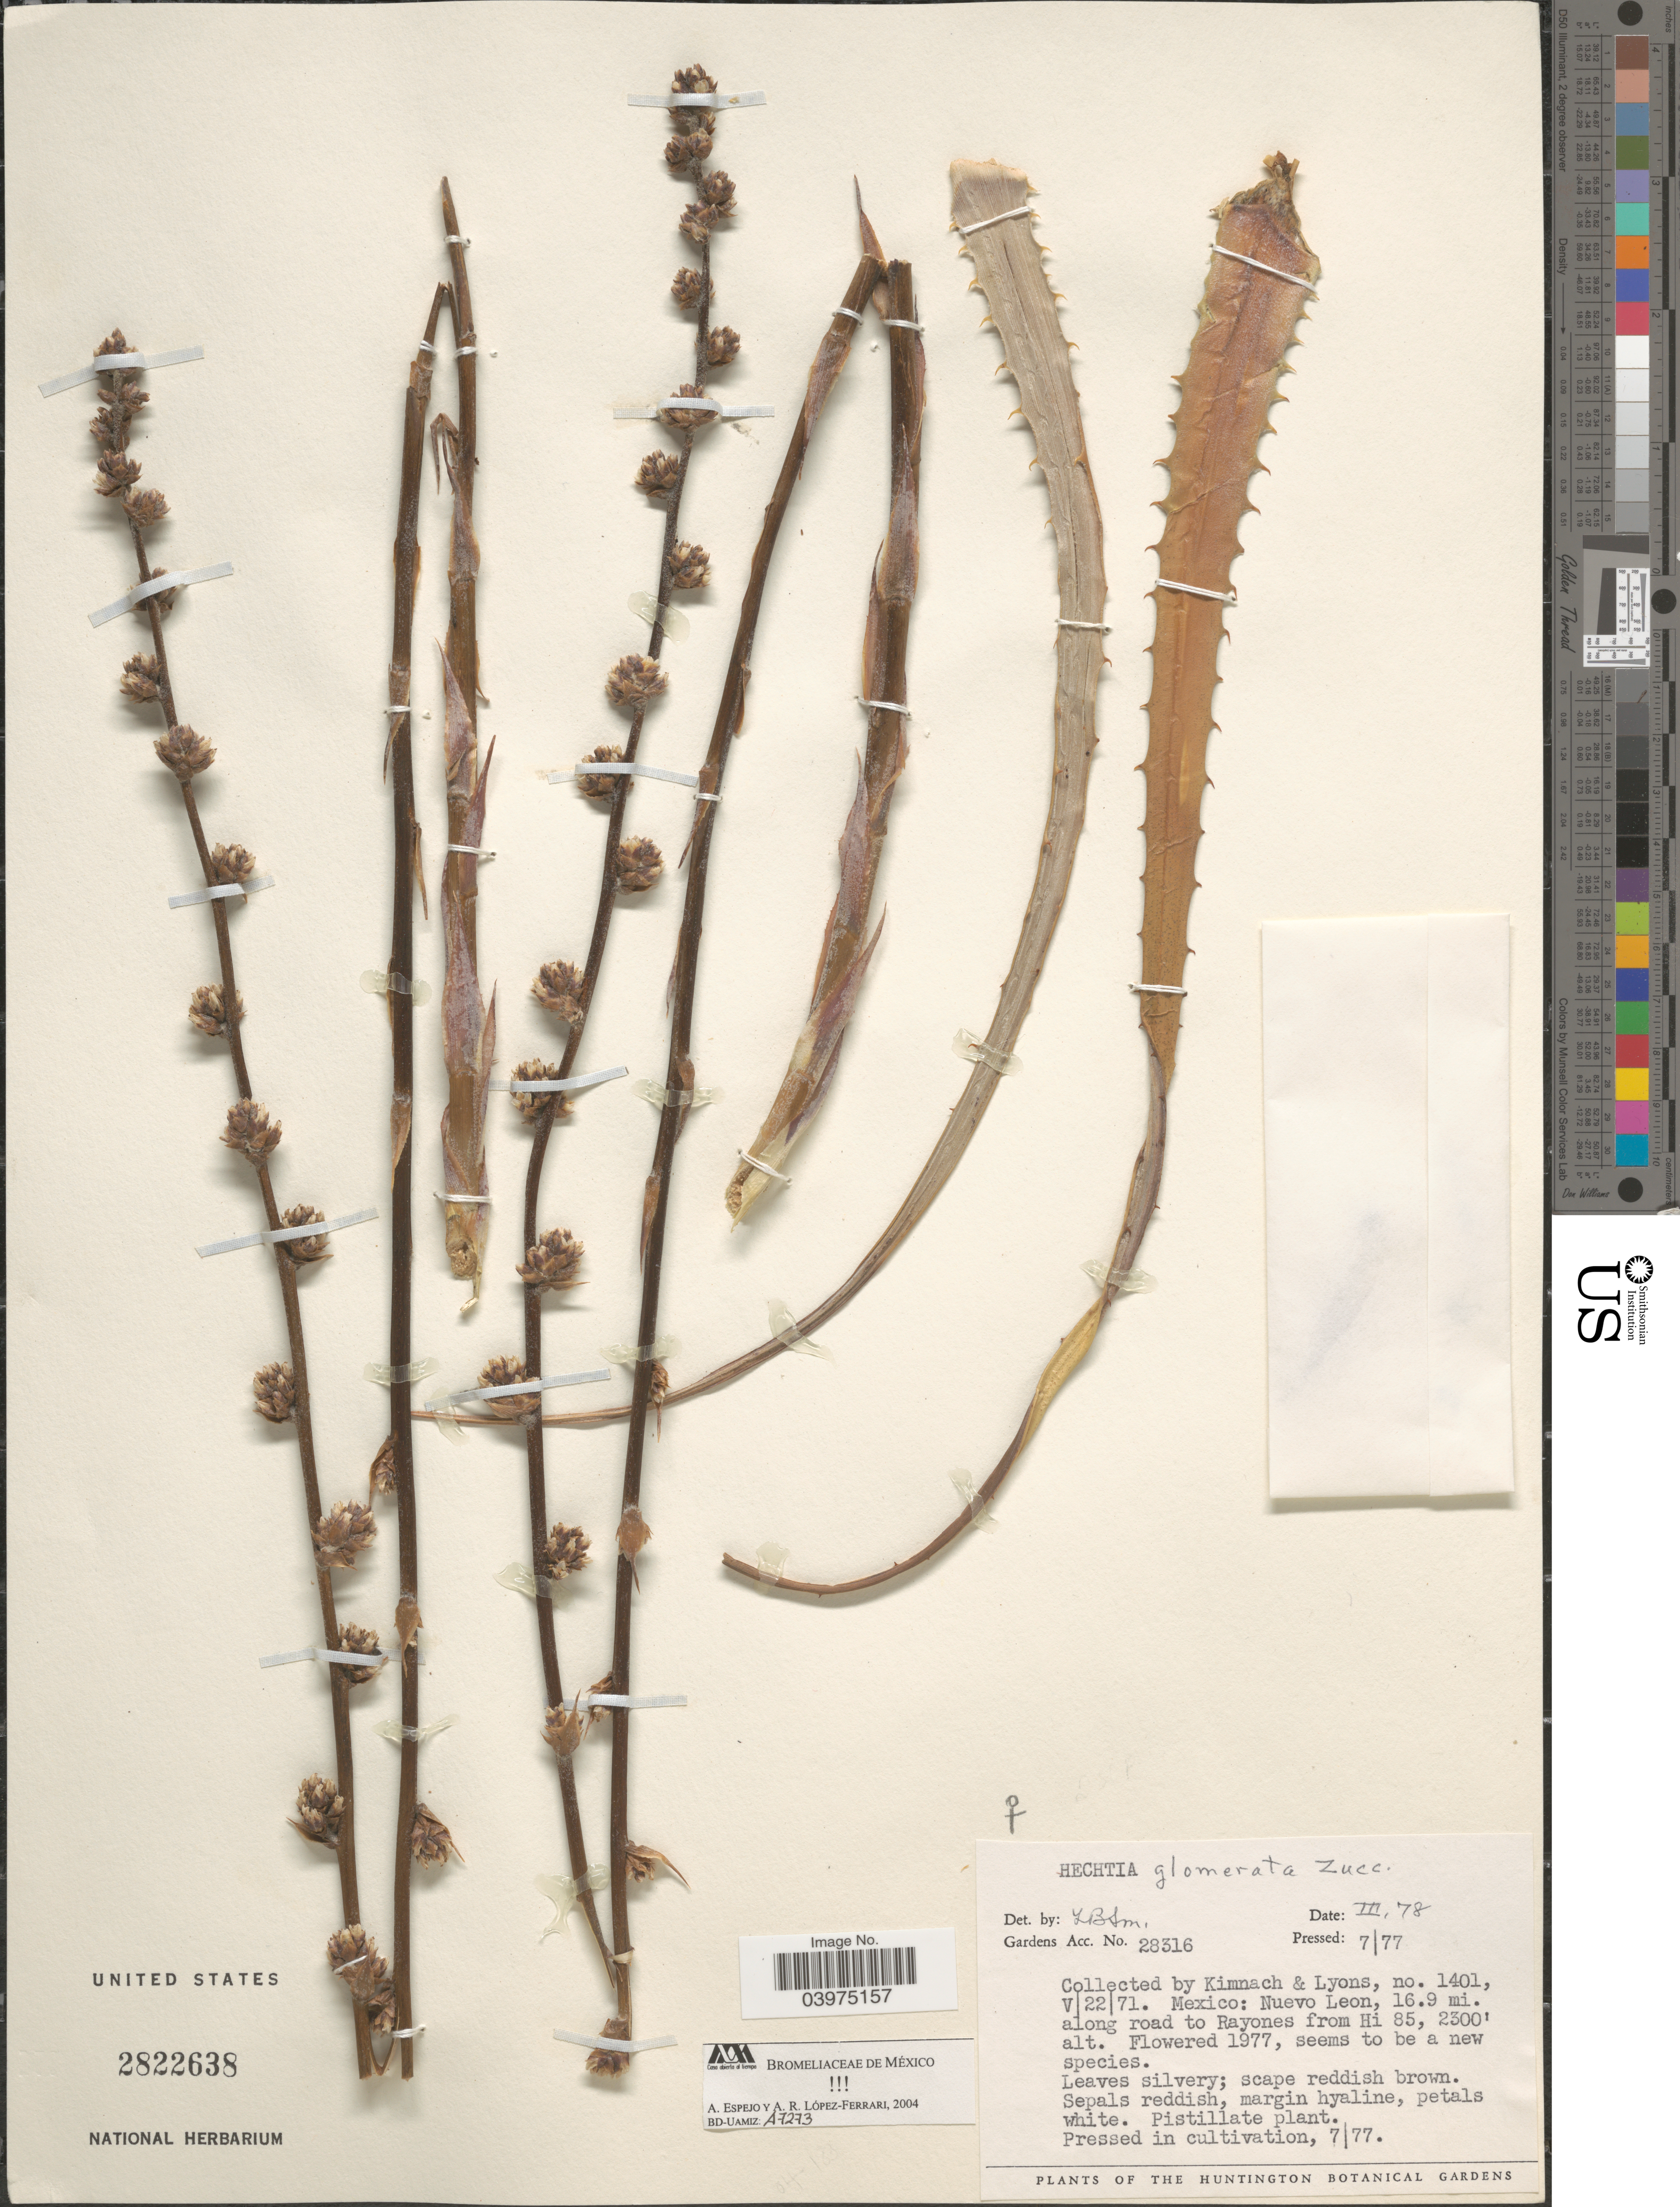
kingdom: Plantae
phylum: Tracheophyta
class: Liliopsida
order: Poales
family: Bromeliaceae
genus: Hechtia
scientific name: Hechtia glomerata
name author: Zucc.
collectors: -. Kimnach & Lyons, --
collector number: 1401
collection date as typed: Transcribed d/m/y: /7/77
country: United States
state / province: California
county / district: Los Angeles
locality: The Huntington Botanical Gardens.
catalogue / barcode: US 2822638